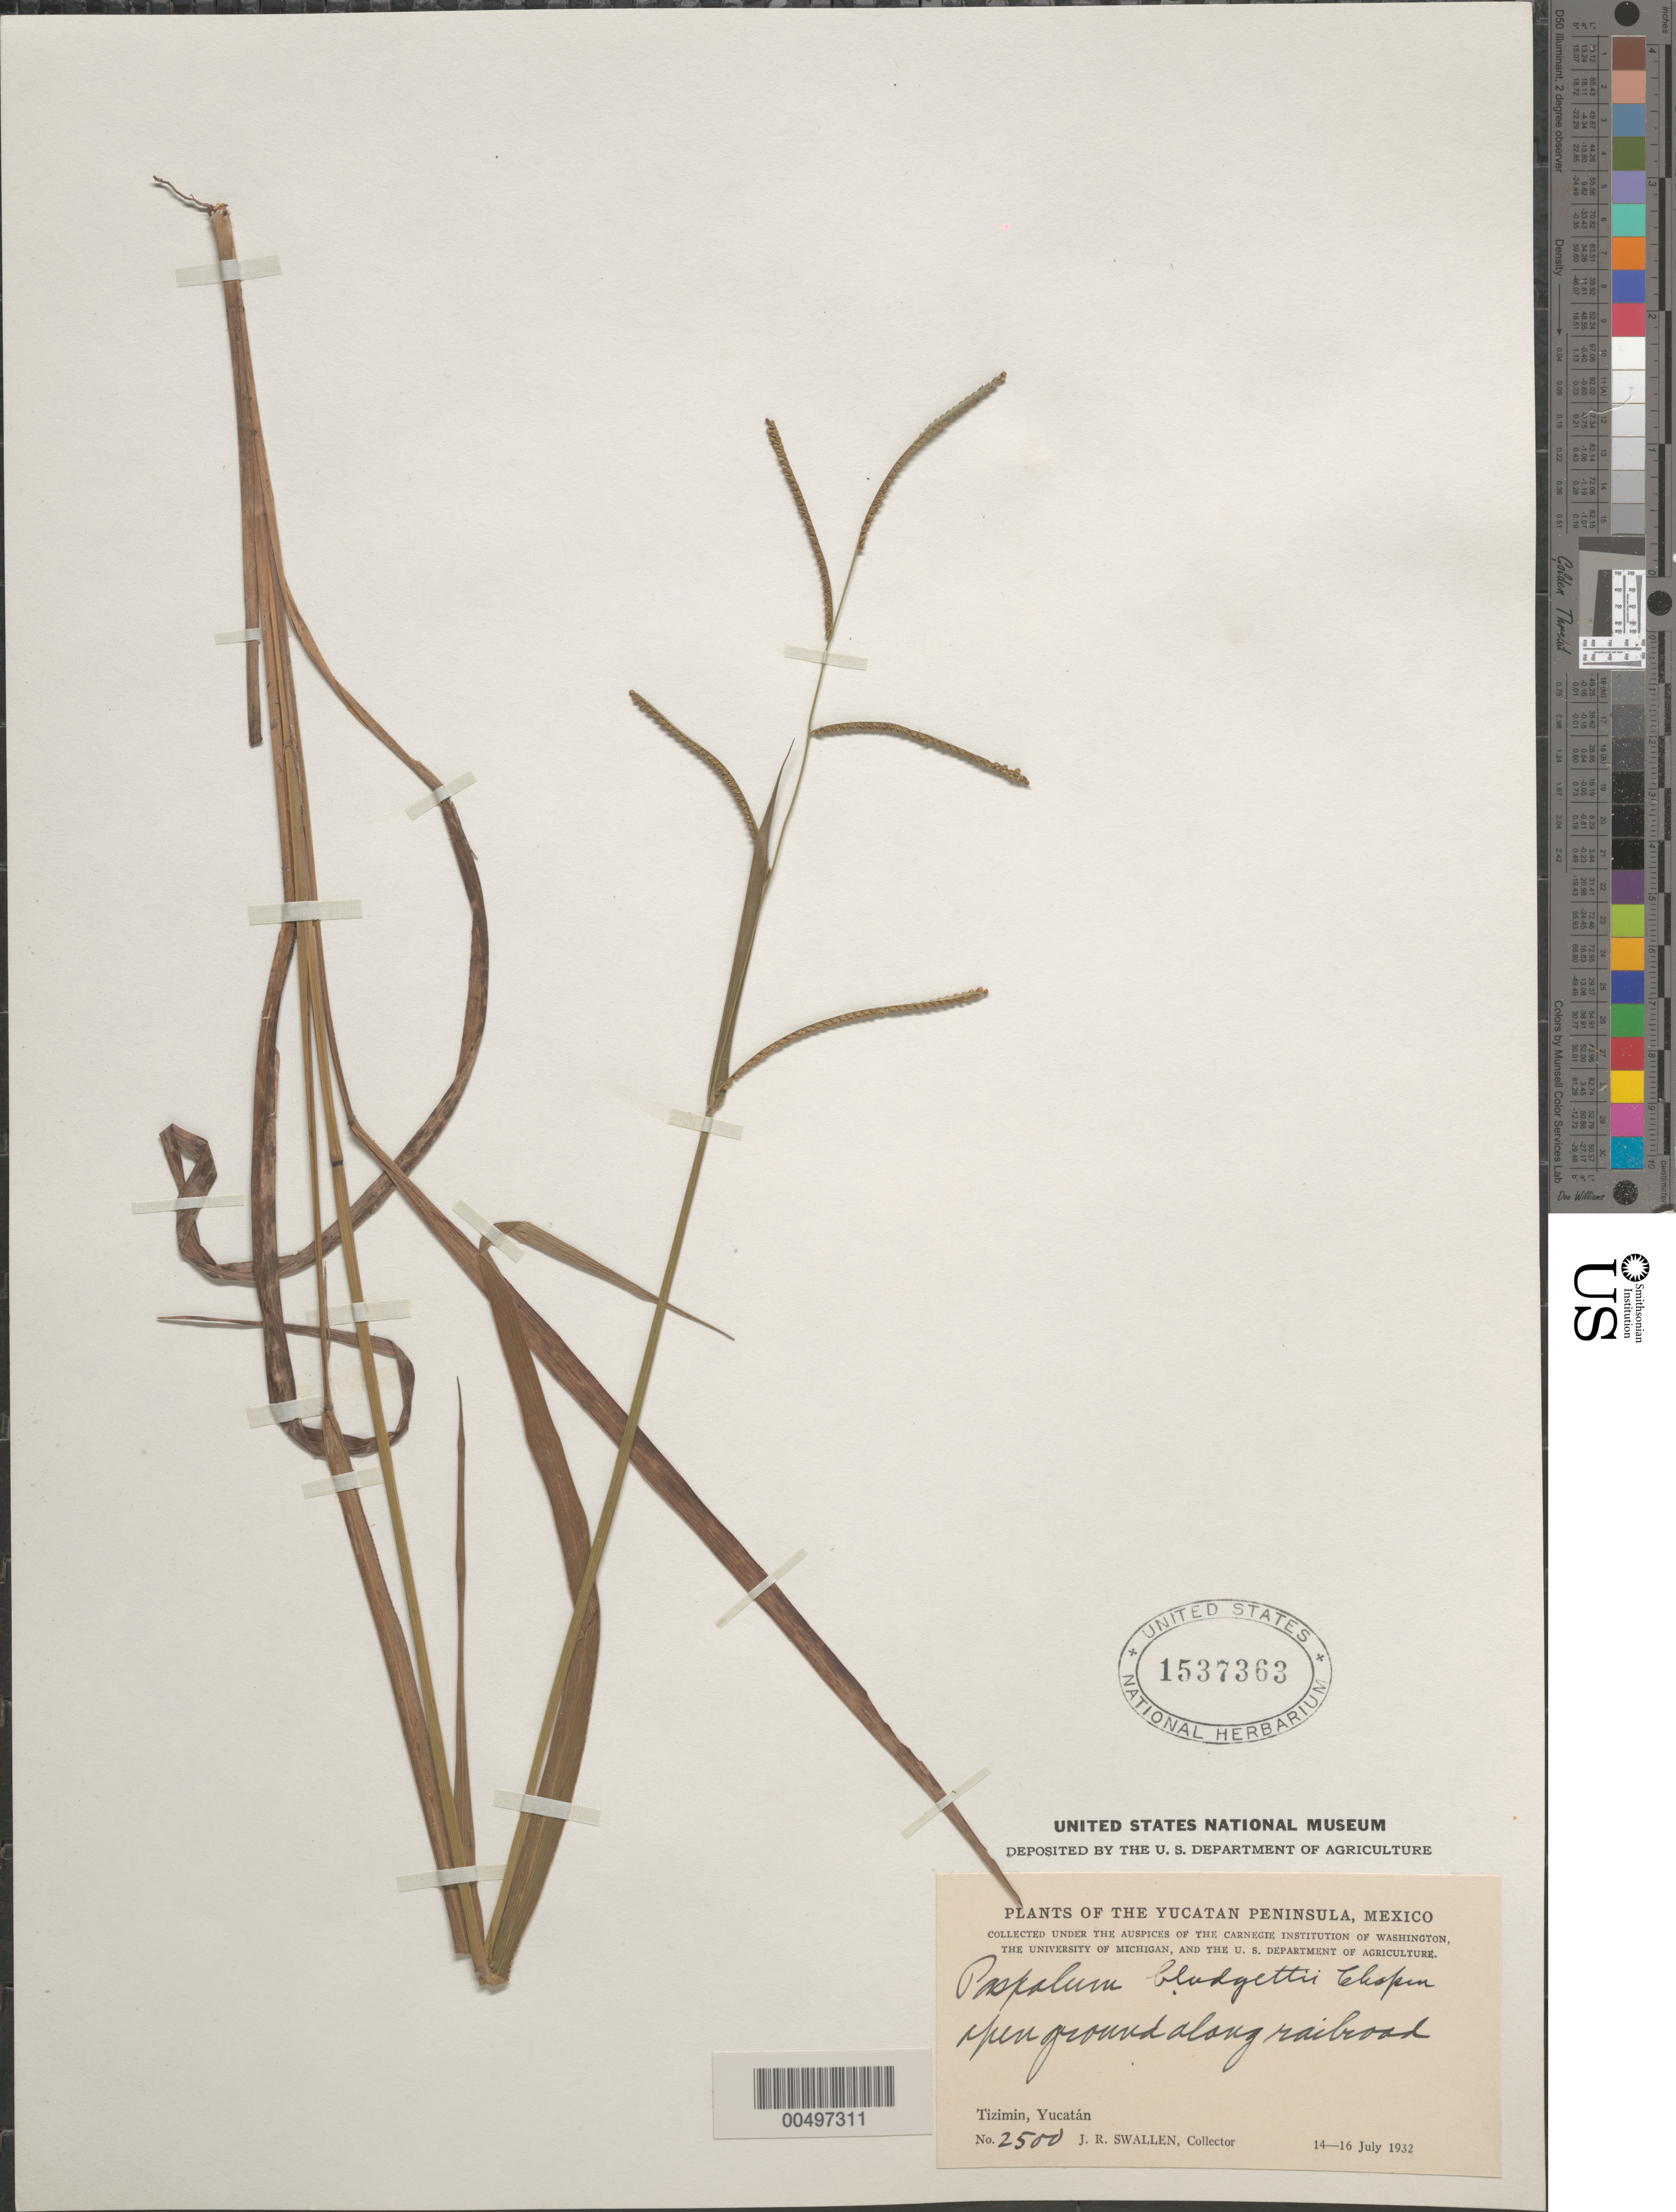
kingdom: Plantae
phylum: Tracheophyta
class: Liliopsida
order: Poales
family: Poaceae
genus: Paspalum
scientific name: Paspalum blodgettii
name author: Chapm.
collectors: J. R. Swallen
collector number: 2500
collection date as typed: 14 Jul 1932 to 16 Jul 1932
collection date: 1932-07-14/1932-07-16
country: Mexico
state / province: Yucatan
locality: Yucatan Peninsula, Tizimin, along railroad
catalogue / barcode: US 1537363